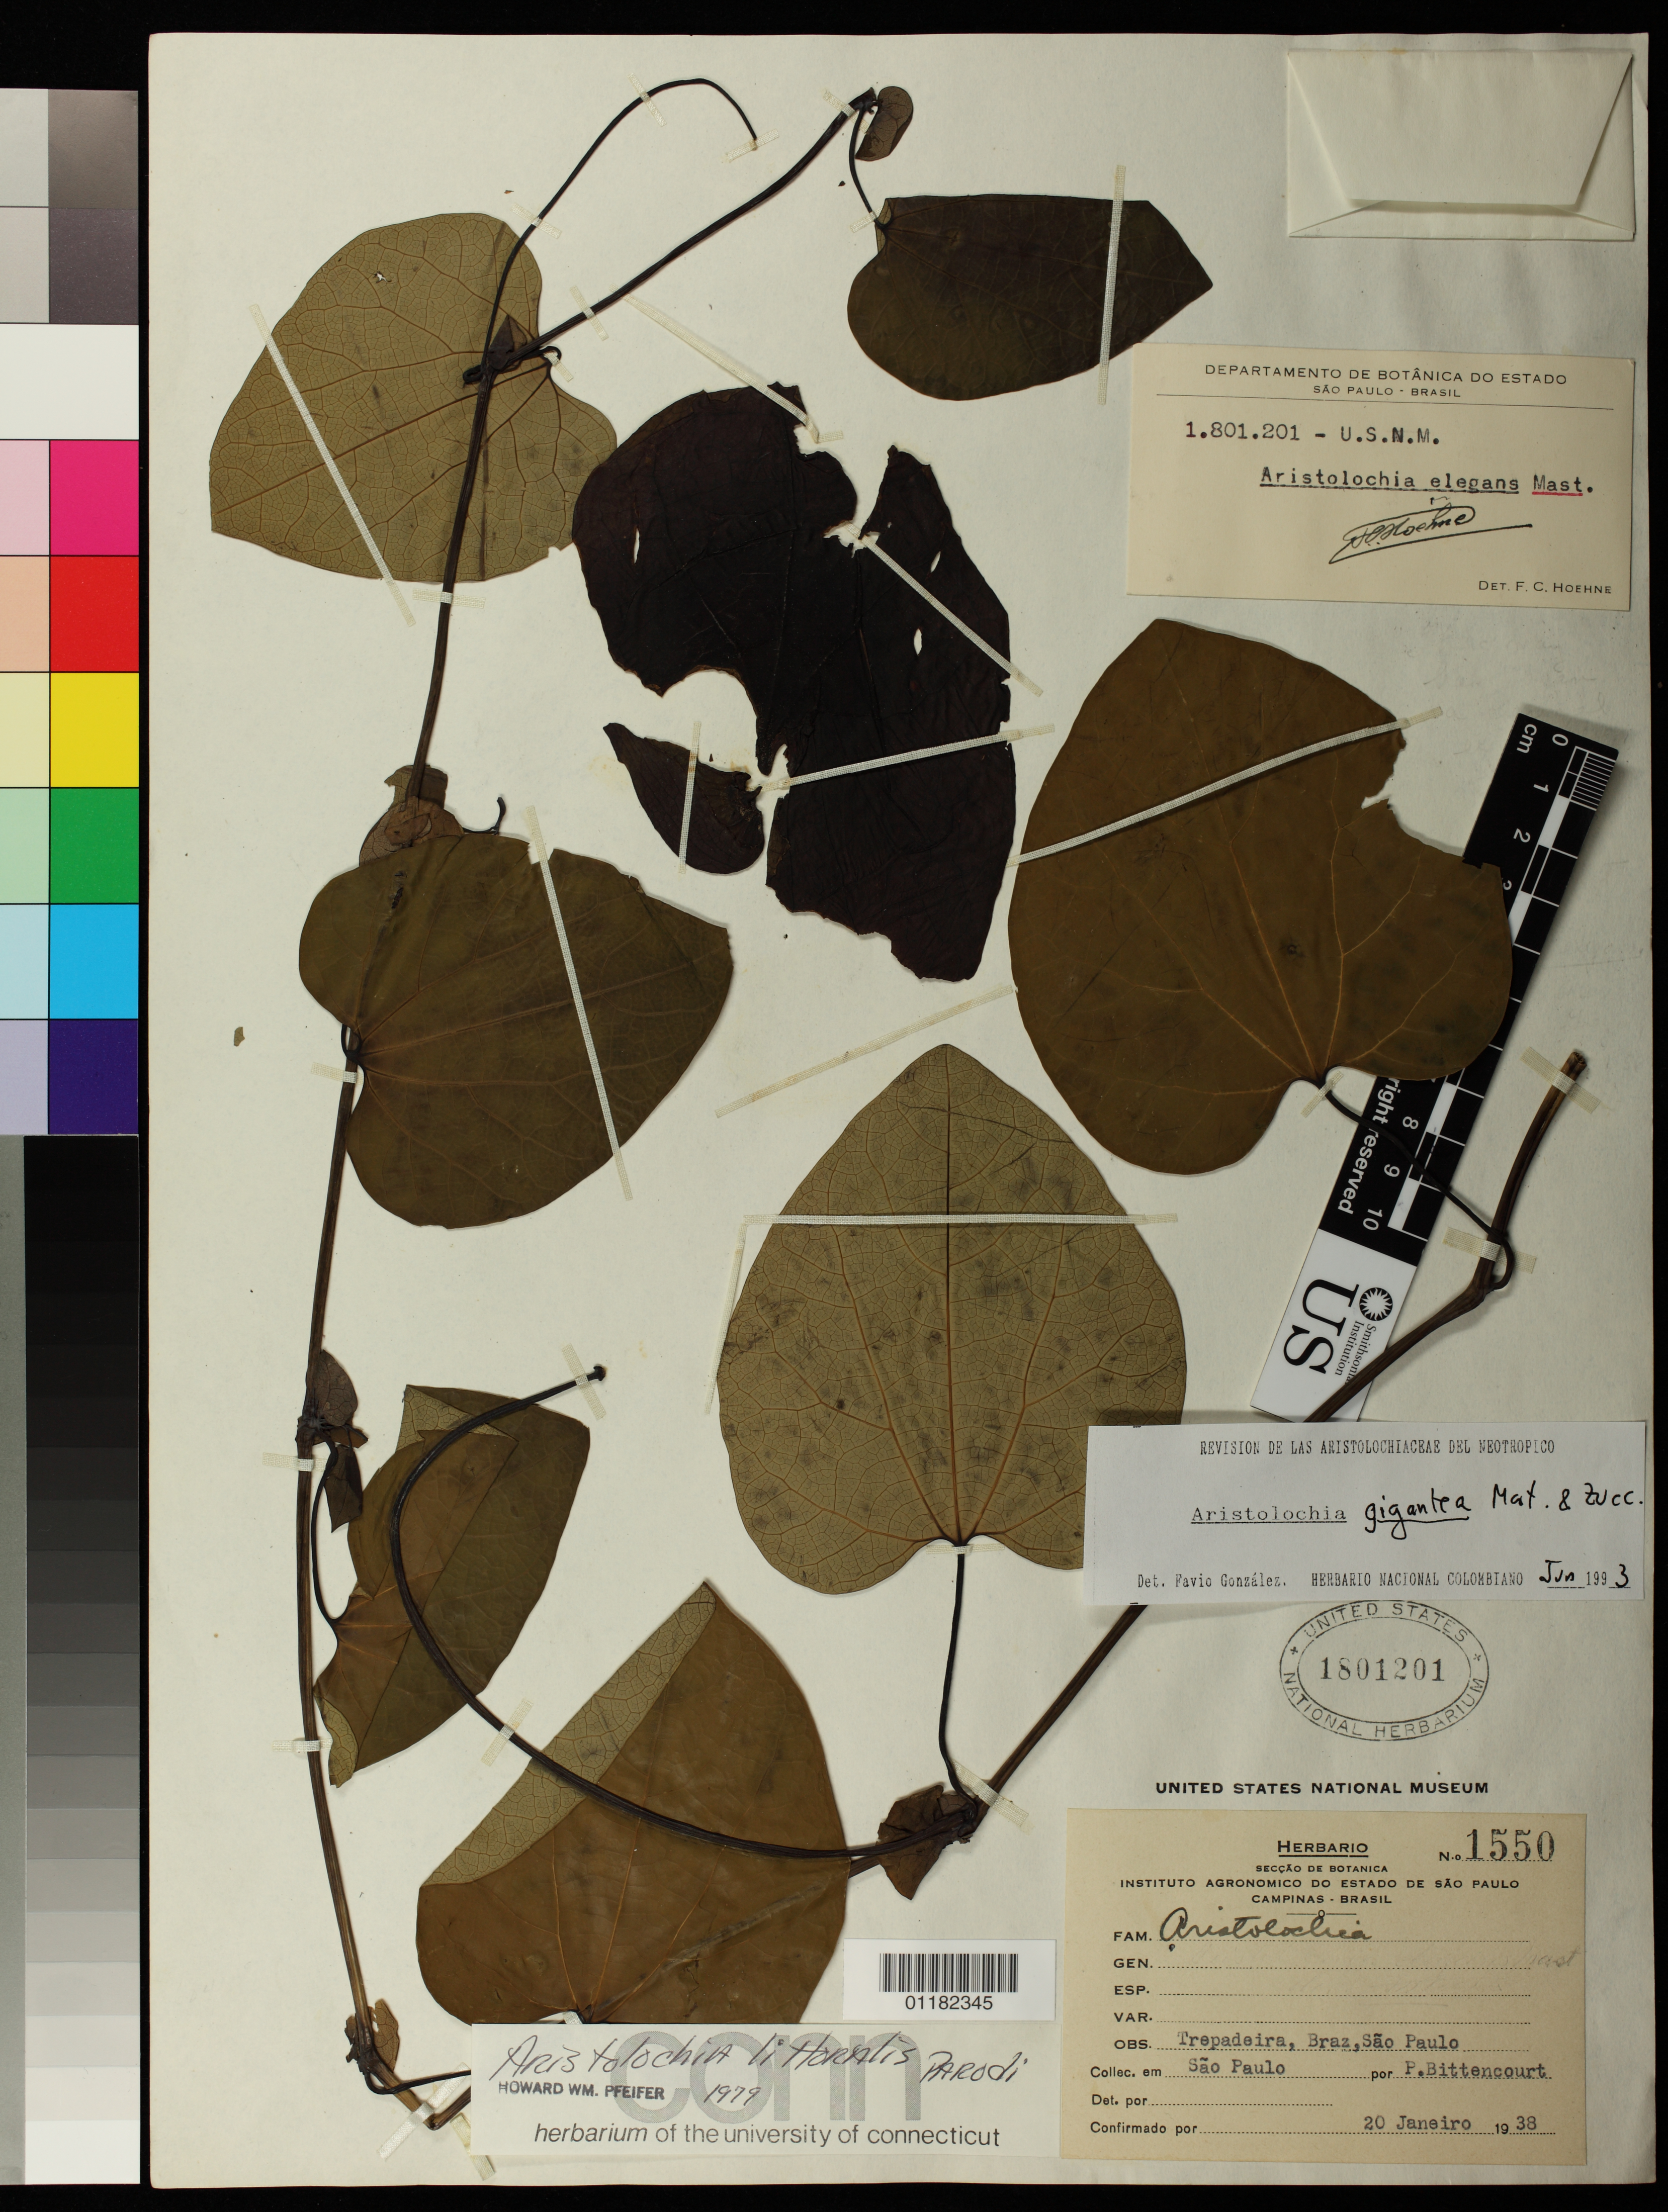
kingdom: Plantae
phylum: Tracheophyta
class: Magnoliopsida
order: Piperales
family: Aristolochiaceae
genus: Aristolochia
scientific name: Aristolochia gigantea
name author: Mart.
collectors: P. Bittencourt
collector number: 1550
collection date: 1938-01-20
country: Brazil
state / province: São Paulo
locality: Trepadeira, Sao Paulo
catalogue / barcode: US 1801201